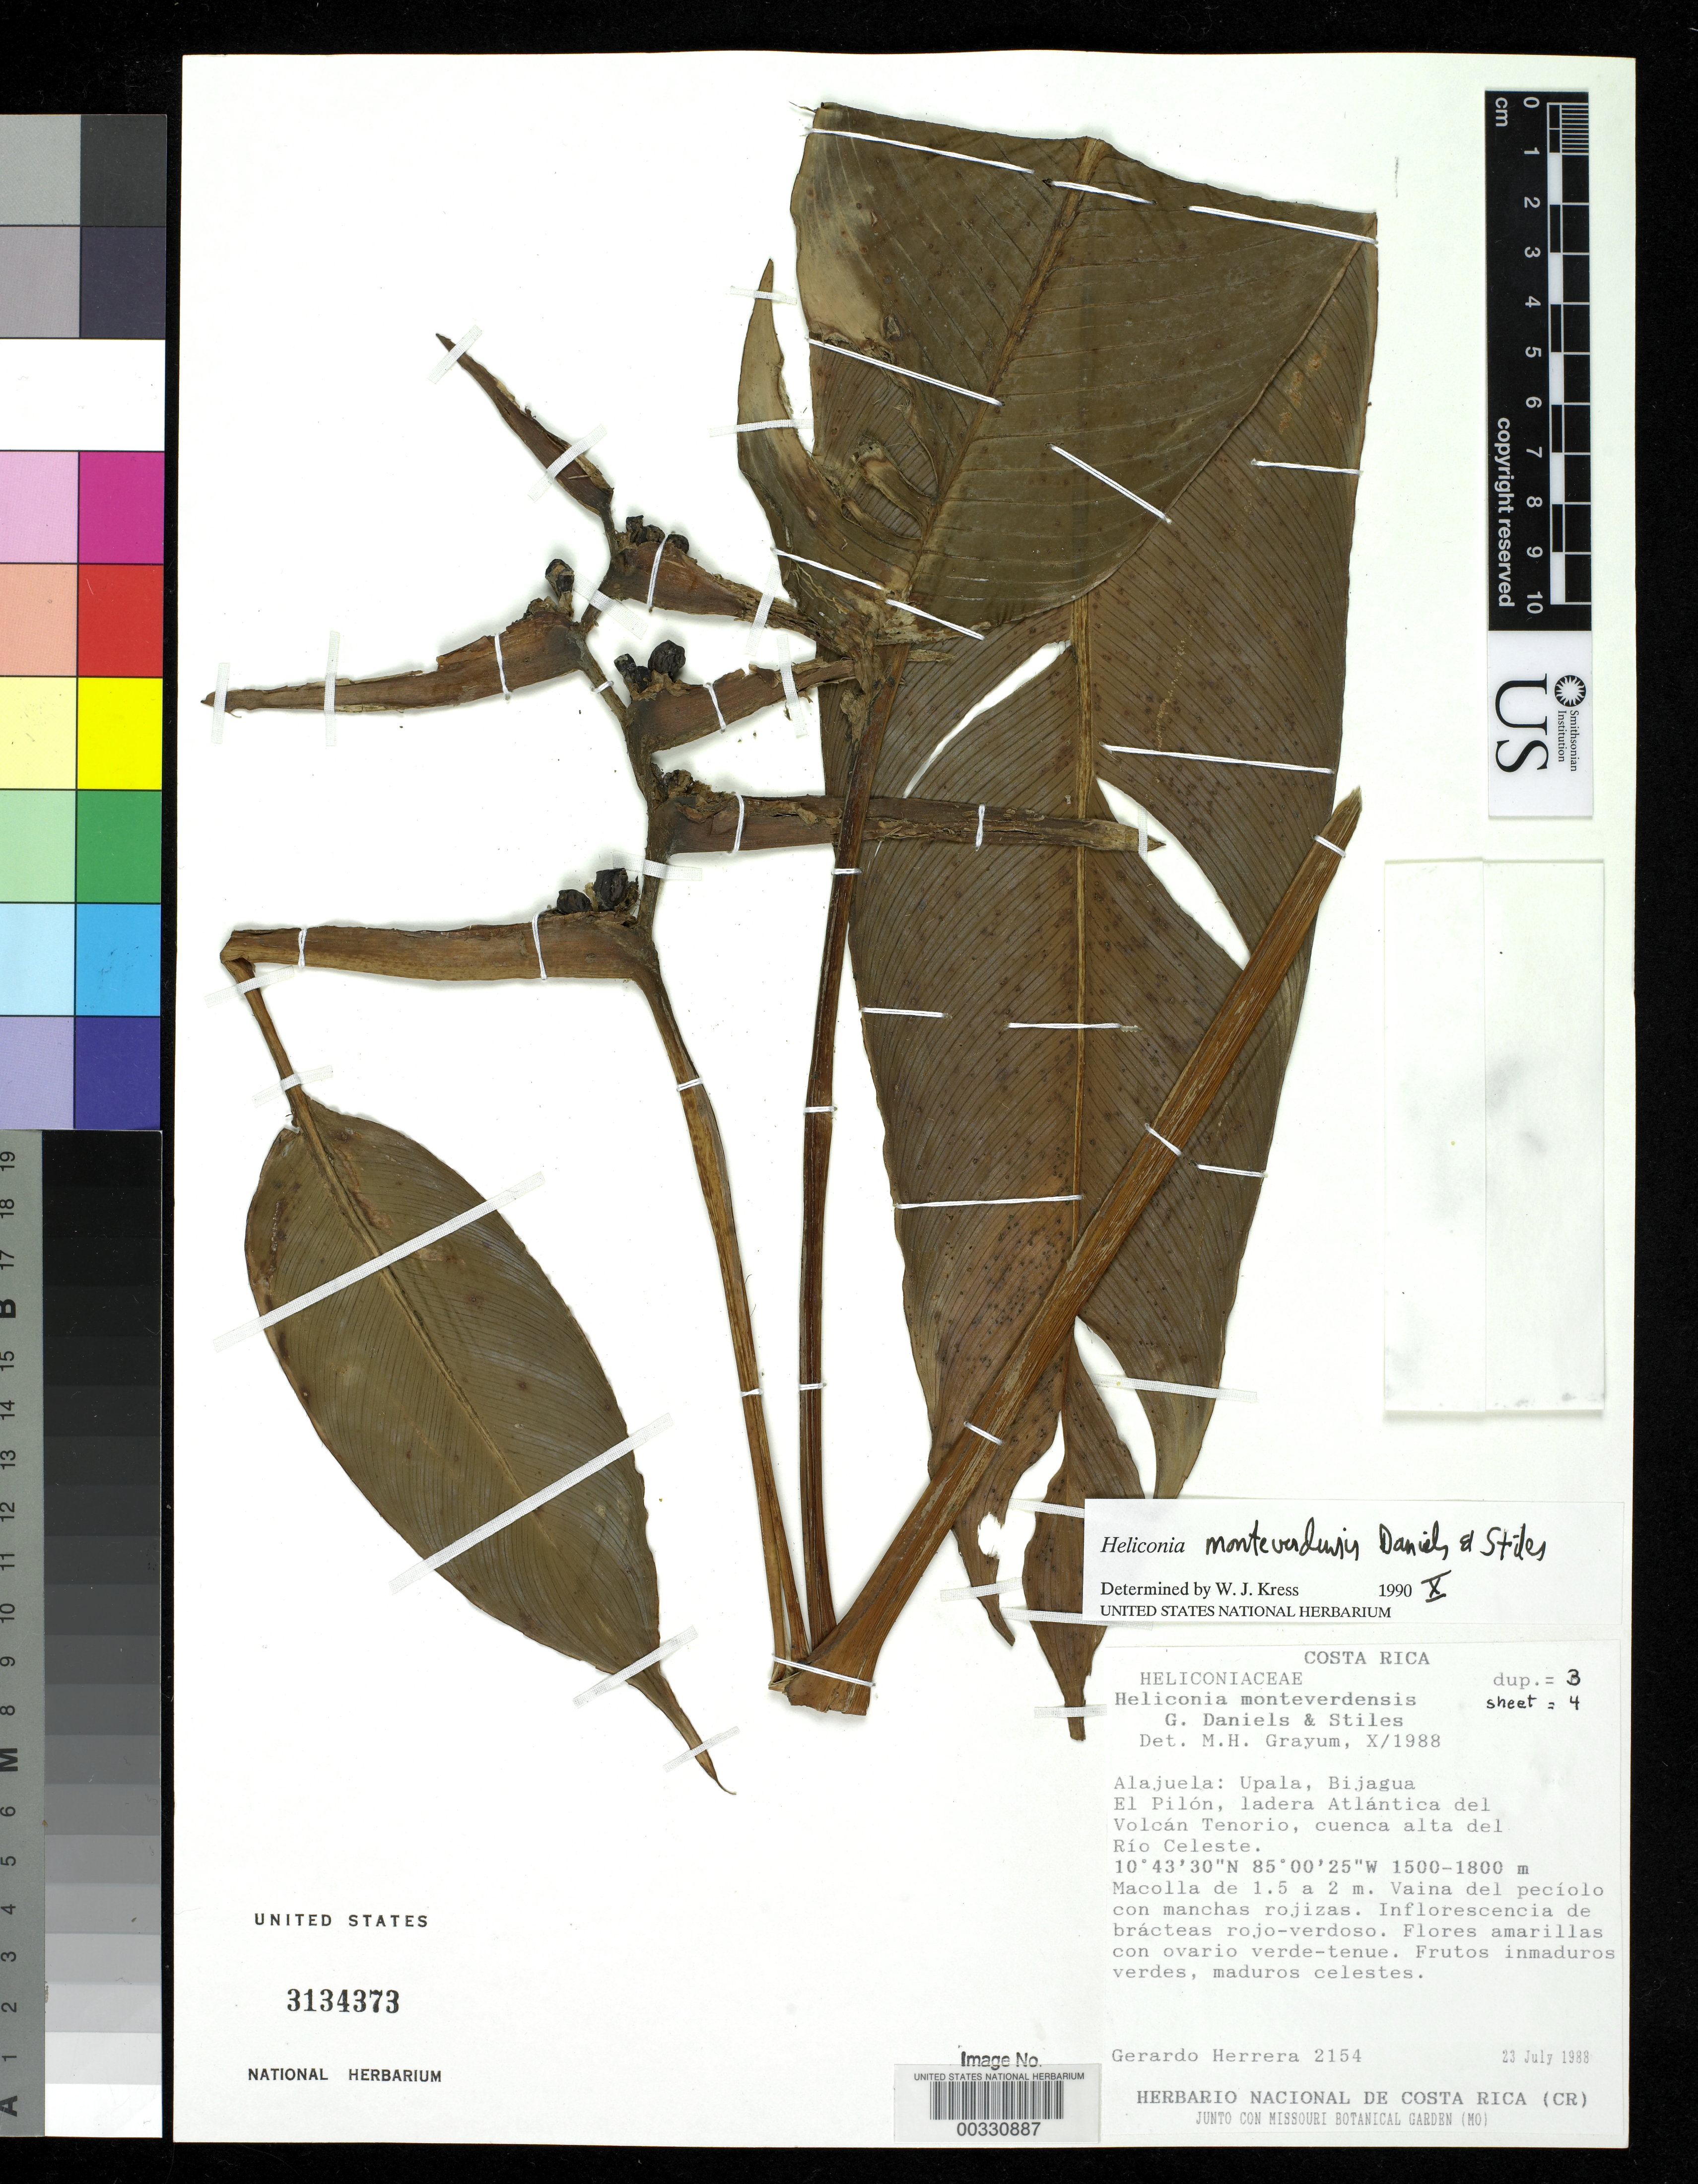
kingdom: Plantae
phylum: Tracheophyta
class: Liliopsida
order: Zingiberales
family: Heliconiaceae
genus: Heliconia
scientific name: Heliconia monteverdensis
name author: G.S. Daniels & F.G. Stiles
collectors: G. Herrera Ch.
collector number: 2154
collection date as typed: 23 Jul 1988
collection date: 1988-07-23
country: Costa Rica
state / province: Alajuela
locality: Upala, Bijagua, El Pilon, Atlantic slope of Volcan Tenorio, river basin of Rio Celeste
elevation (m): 1500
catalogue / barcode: US 3134373